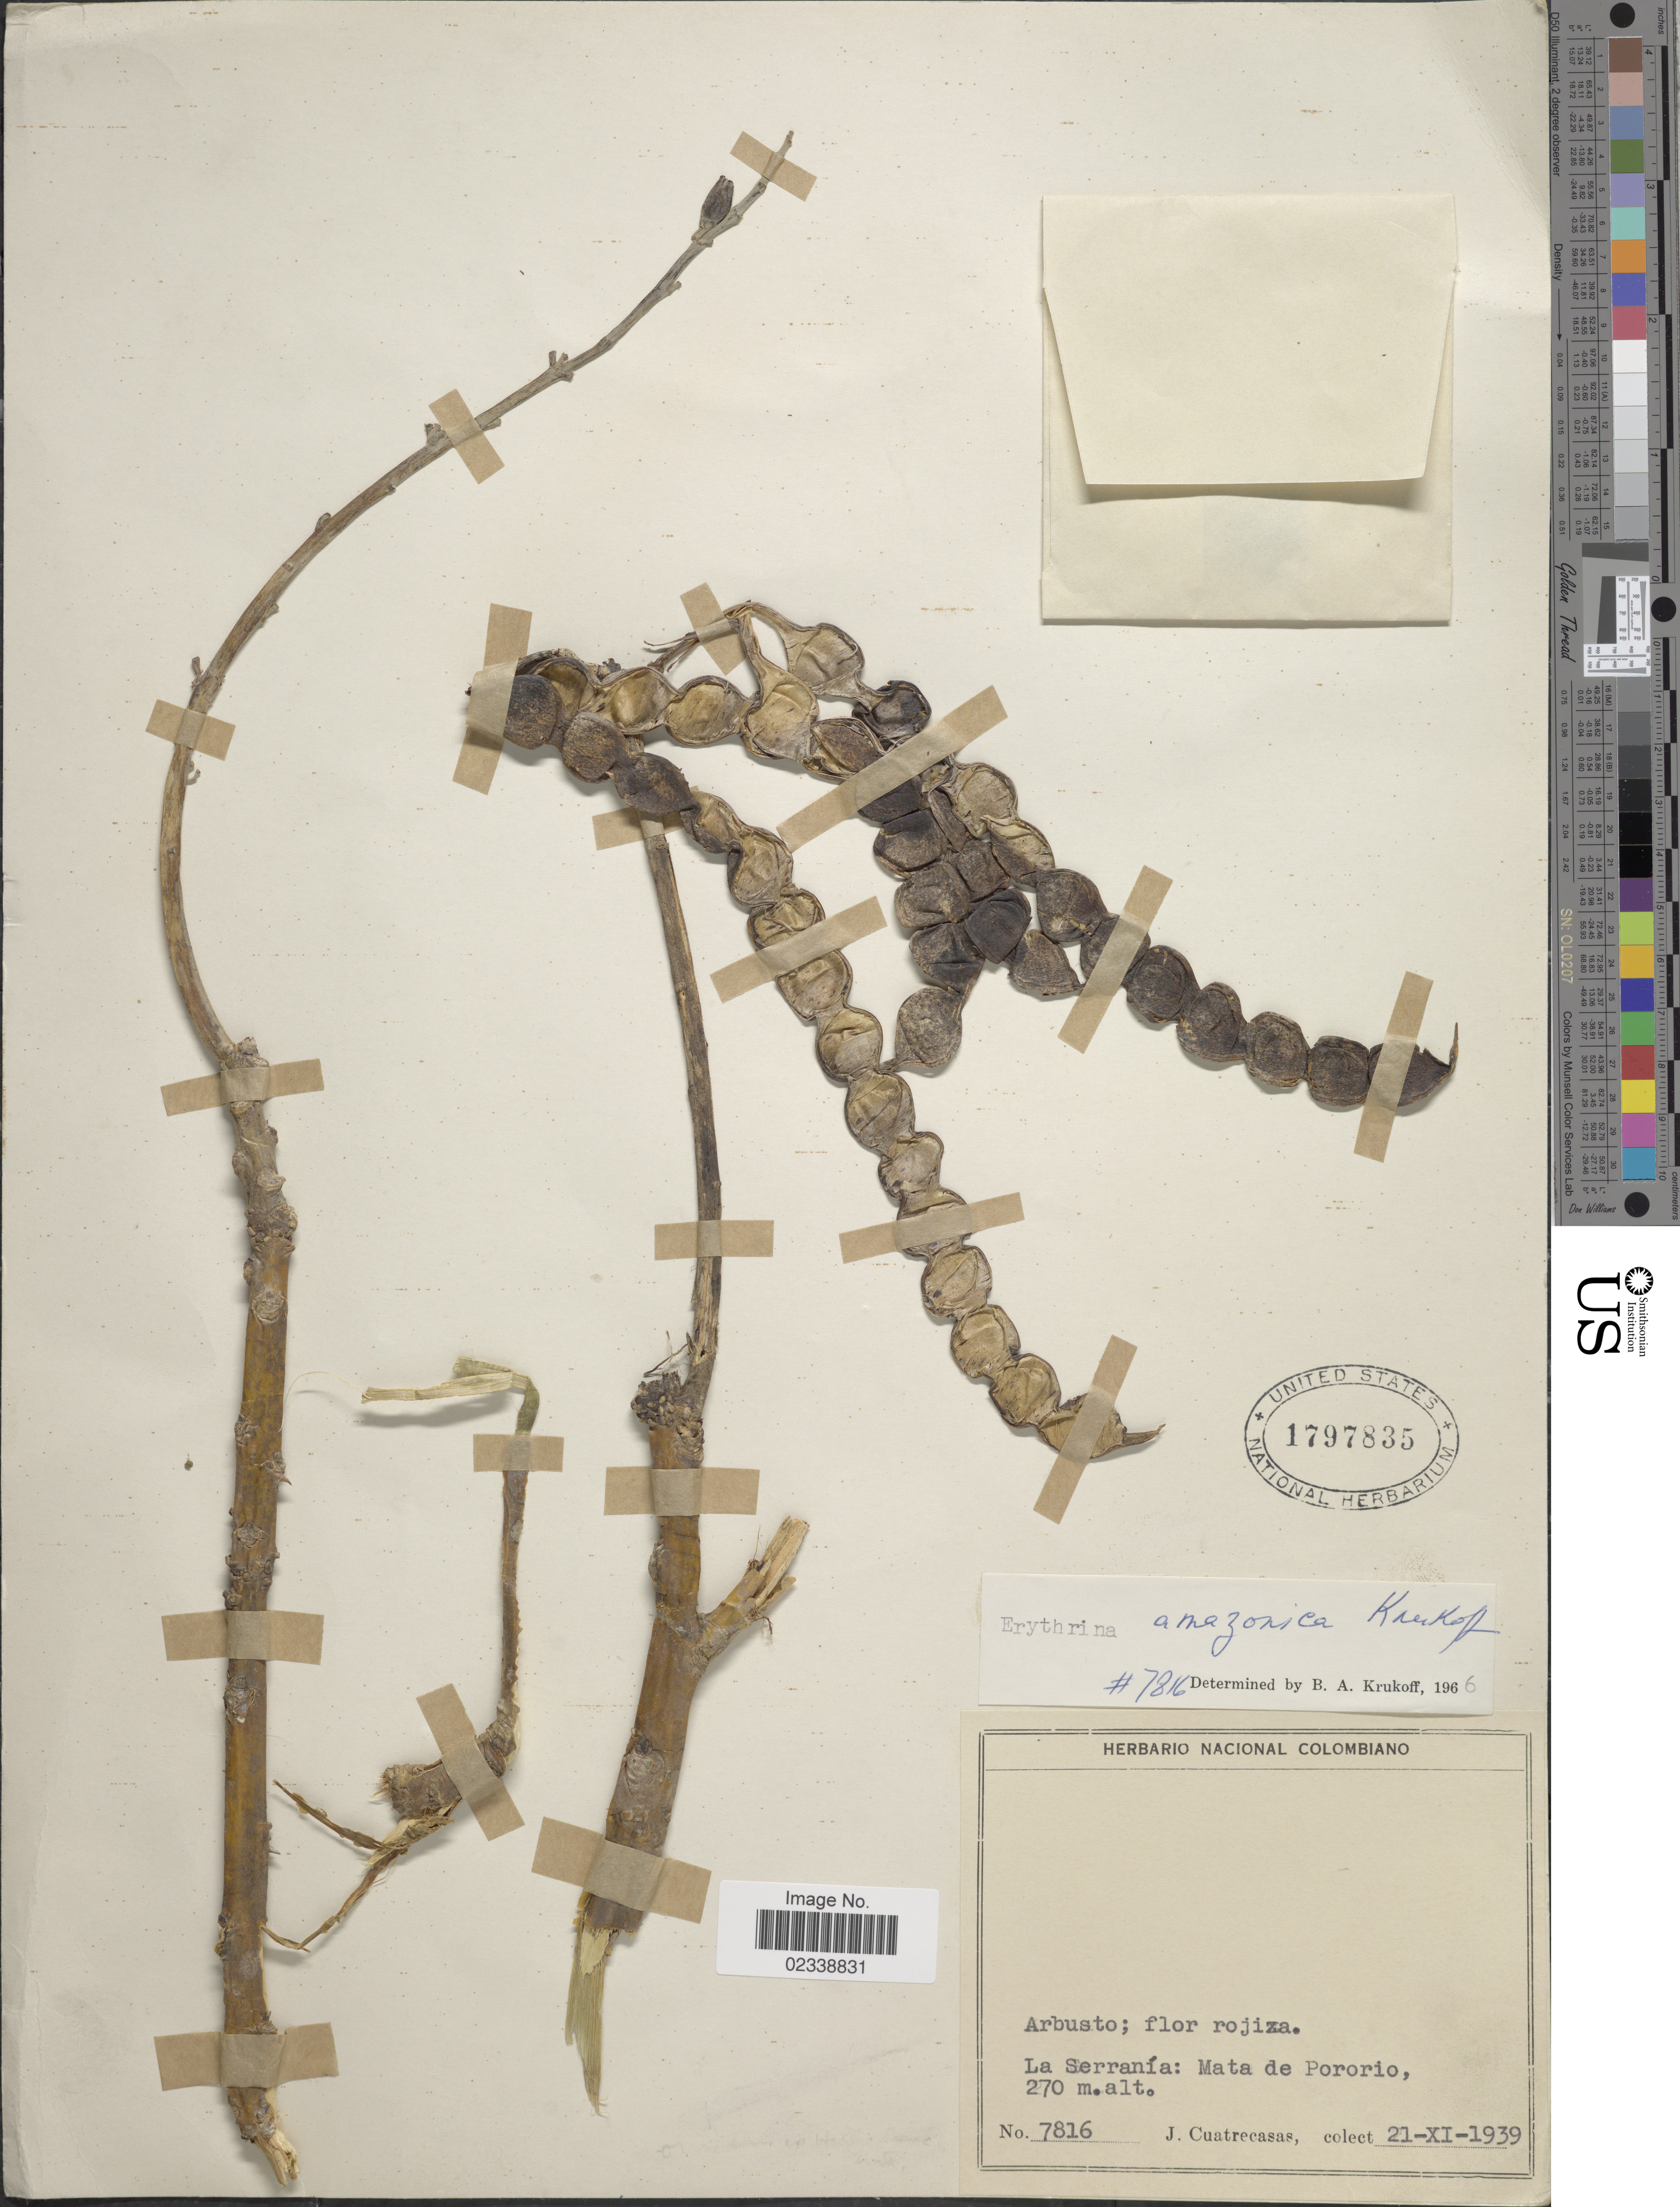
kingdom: Plantae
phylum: Tracheophyta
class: Magnoliopsida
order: Fabales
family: Fabaceae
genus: Erythrina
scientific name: Erythrina amazonica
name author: Kruk.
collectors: J. Cuatrecasas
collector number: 7816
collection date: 1939-11-21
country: Colombia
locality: La Serrania, Mata de Pororio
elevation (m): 270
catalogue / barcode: US 1797835